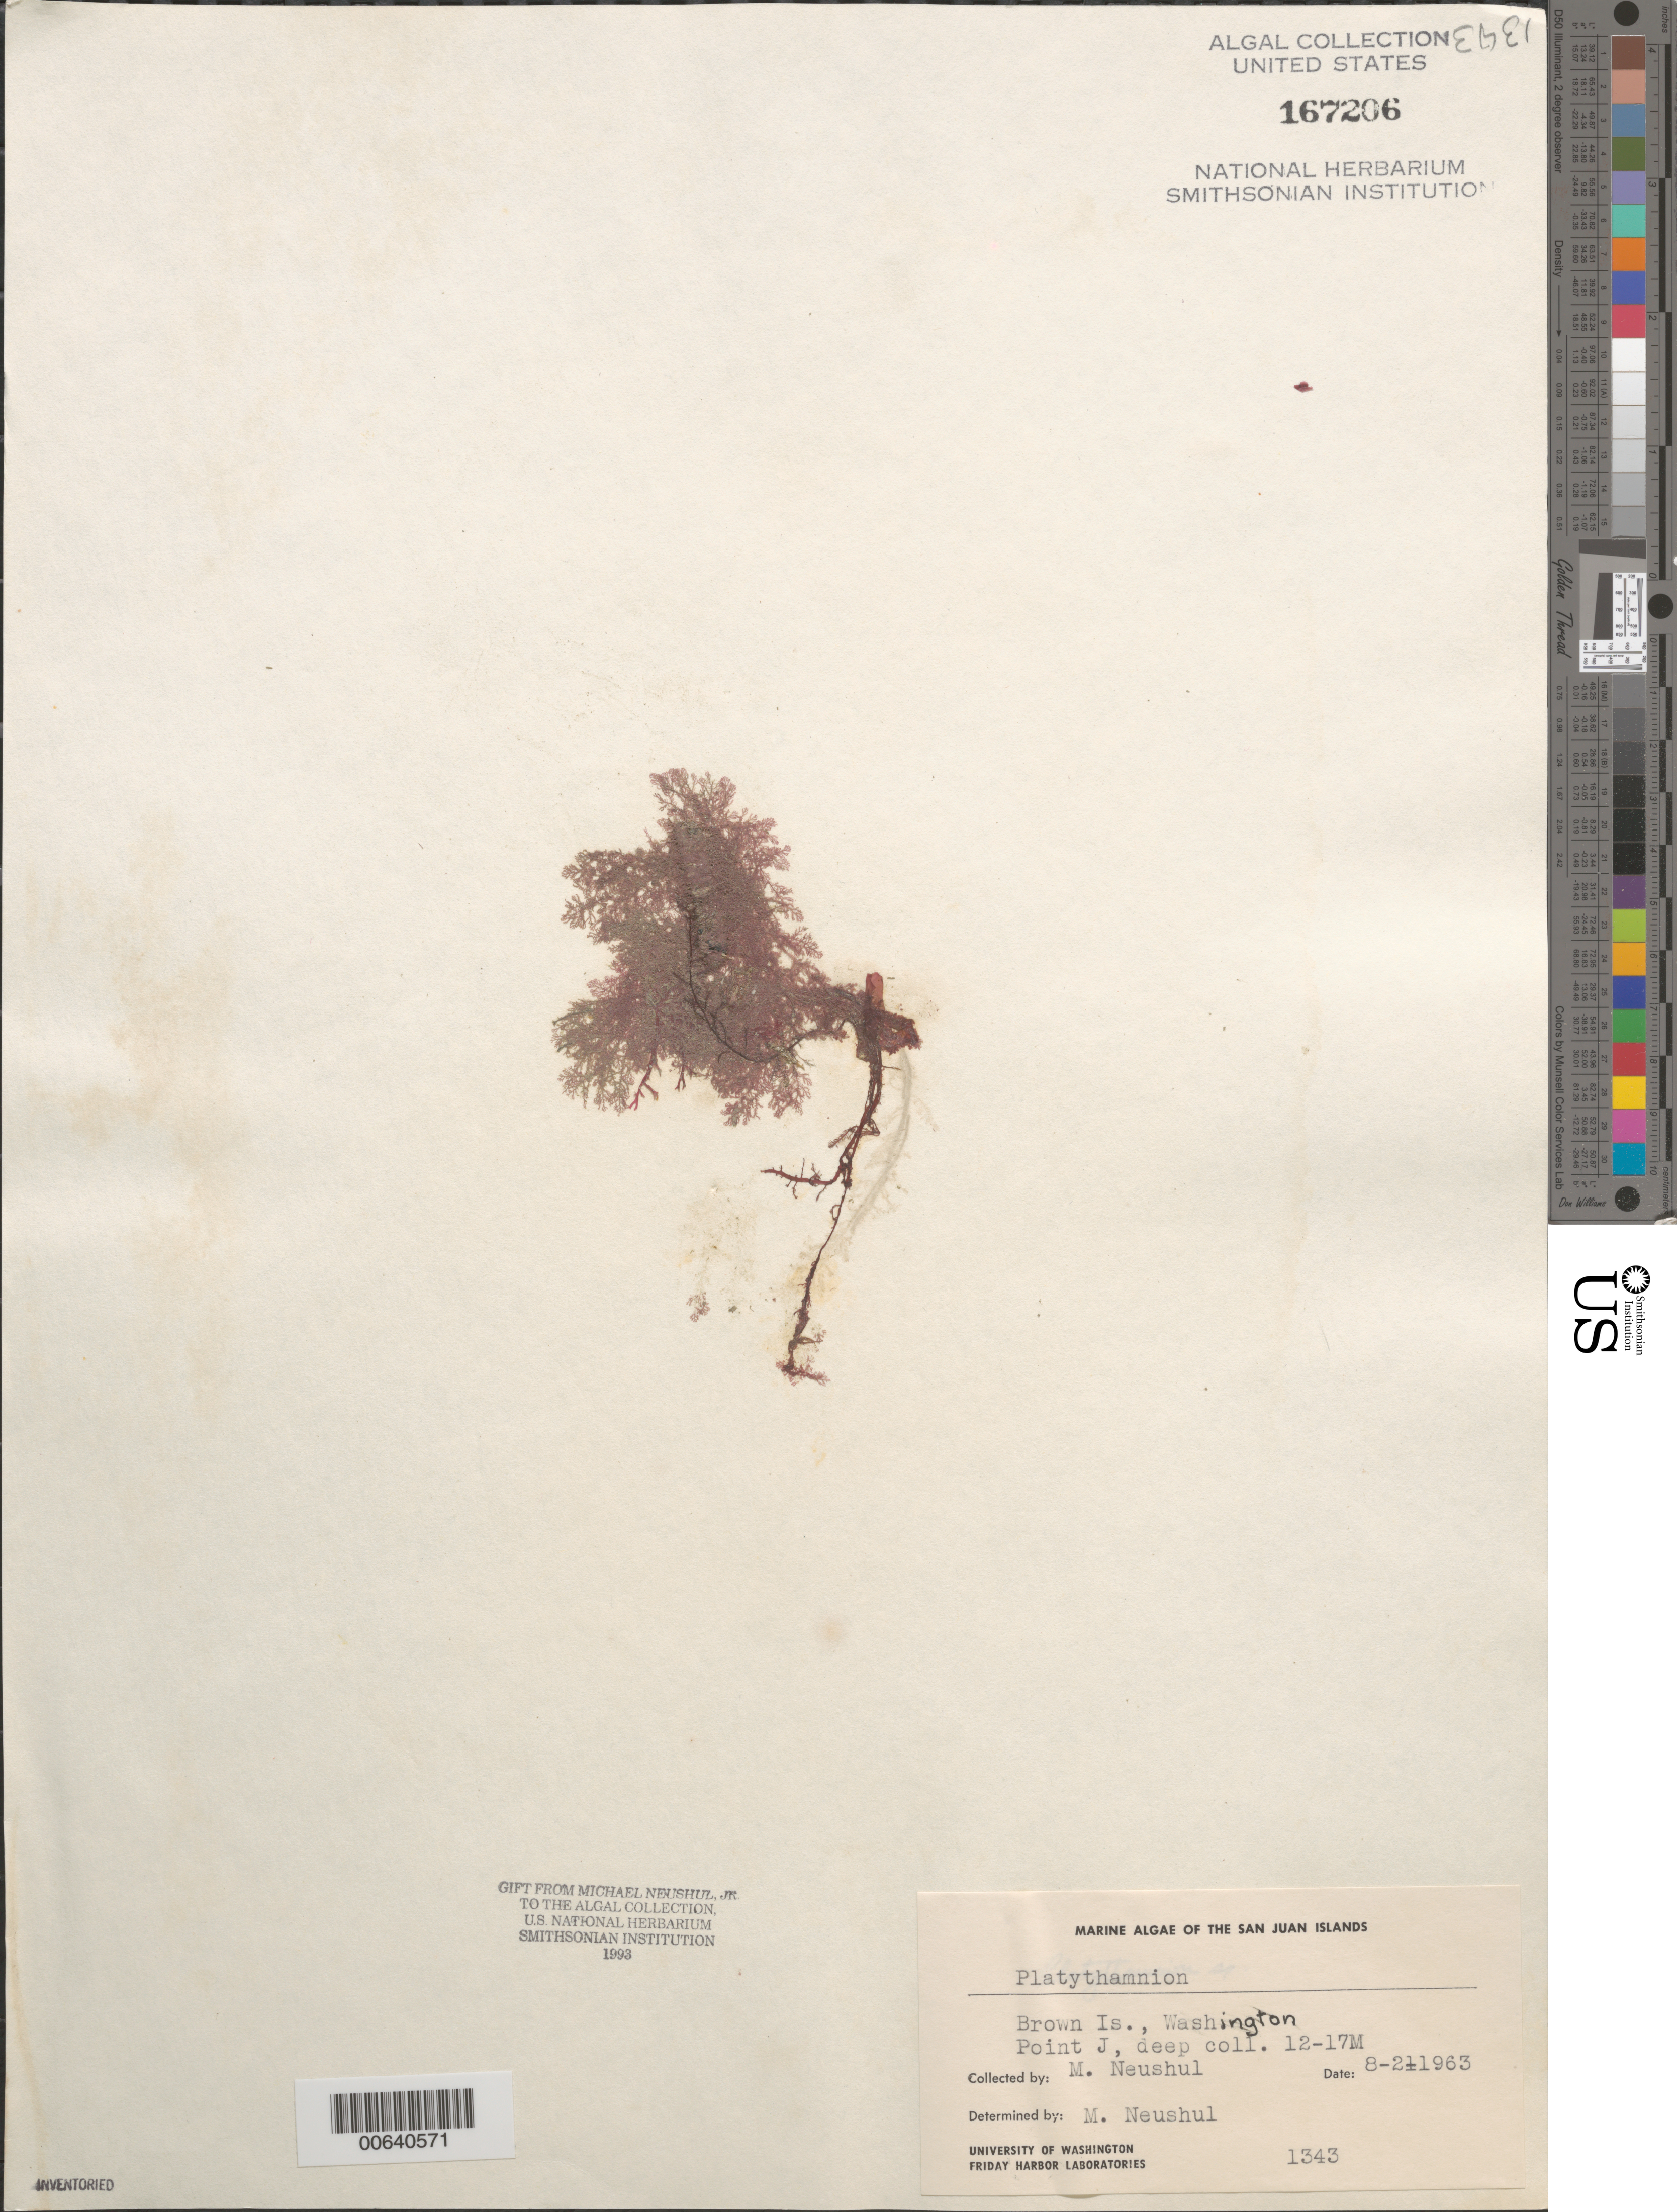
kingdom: Plantae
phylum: Rhodophyta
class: Florideophyceae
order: Ceramiales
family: Ceramiaceae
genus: Platythamnion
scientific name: Platythamnion sp.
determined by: Neushul, M.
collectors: M. Neushul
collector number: Neushul 1343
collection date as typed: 02 Aug 1963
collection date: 1963-08-02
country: United States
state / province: Washington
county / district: San Juan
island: Brown Island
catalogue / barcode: US 167206